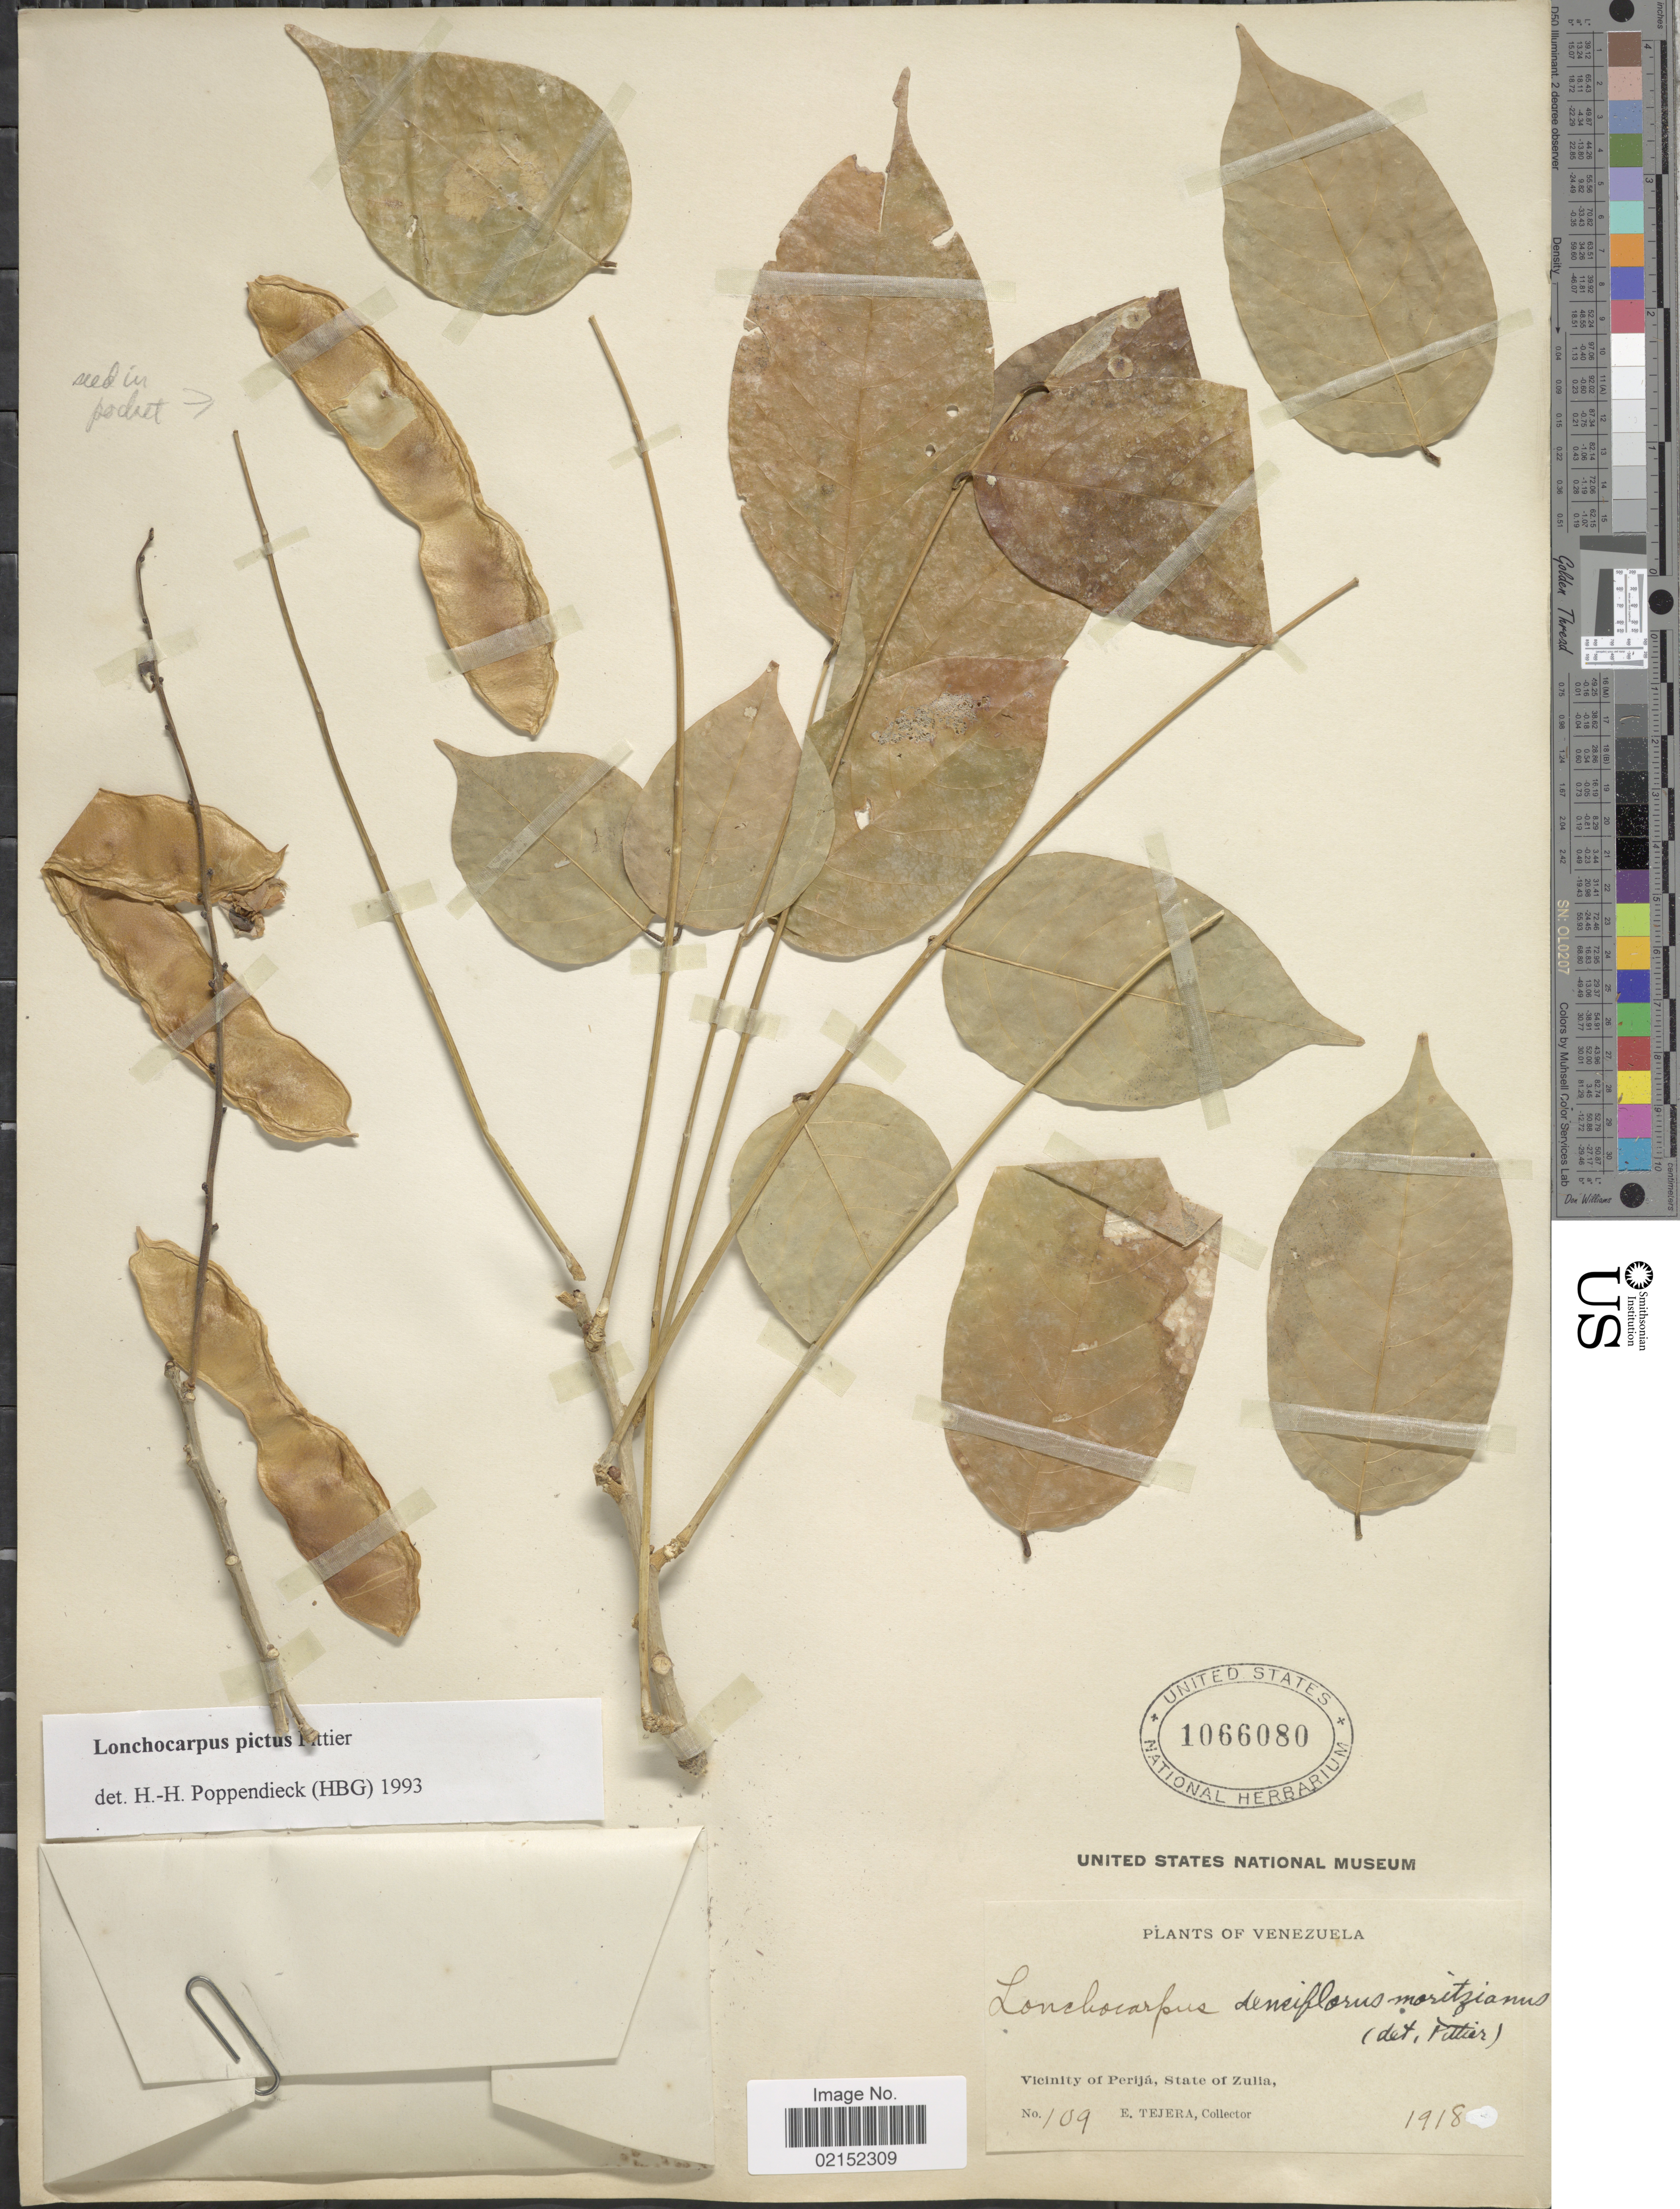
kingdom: Plantae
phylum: Tracheophyta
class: Magnoliopsida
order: Fabales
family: Fabaceae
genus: Lonchocarpus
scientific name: Lonchocarpus pictus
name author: Pittier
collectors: E. Tejera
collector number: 109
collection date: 1918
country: Venezuela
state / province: Zulia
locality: Vicinity of Perija.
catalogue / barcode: US 1066080